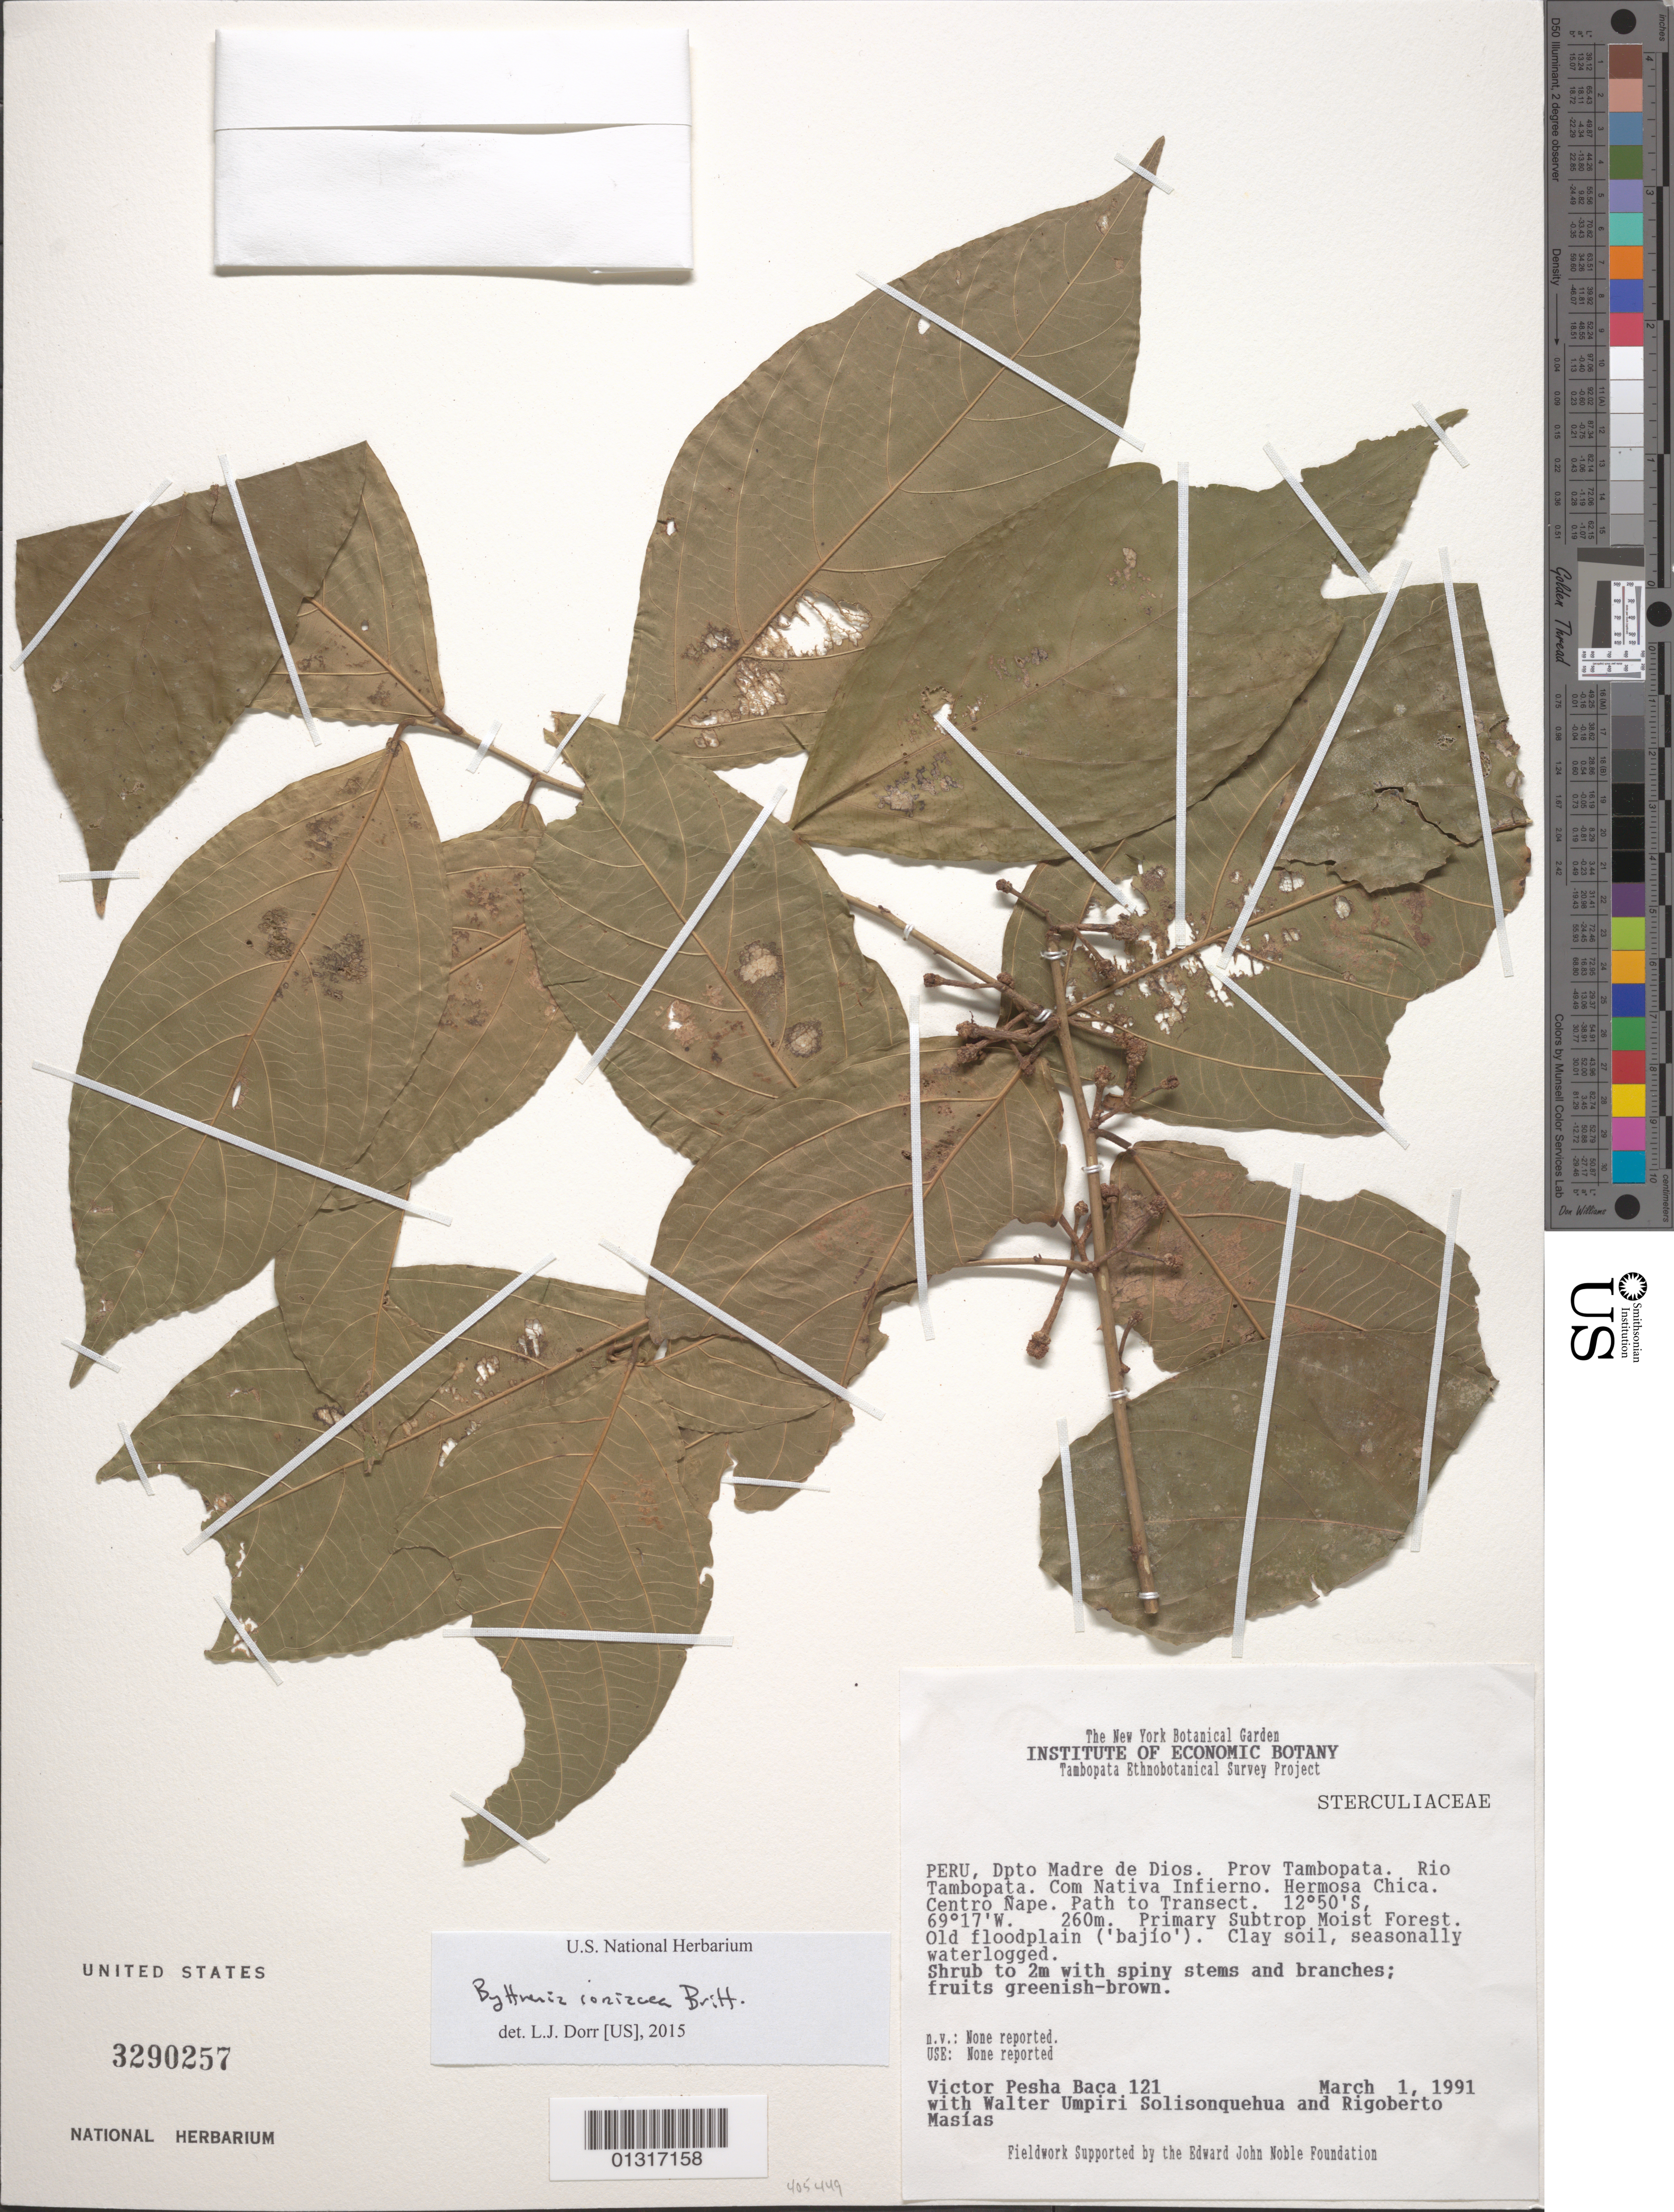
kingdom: Plantae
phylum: Tracheophyta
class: Magnoliopsida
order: Malvales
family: Malvaceae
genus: Byttneria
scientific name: Byttneria coriacea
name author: Britton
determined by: Dorr, L. J., (BOT), Smithsonian Institution - National Museum of Natural History (UNITED STATES)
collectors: V. Baca, W. Solisonquehua & R. Masias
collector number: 121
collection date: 1991-03-01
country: Peru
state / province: Madre de Dios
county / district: Tambopata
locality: Rio Tambopata. Communidad Nativa de Infierno. Hermosa Chica. Centro Ñape. Path to Transect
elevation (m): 260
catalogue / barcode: US 3290257